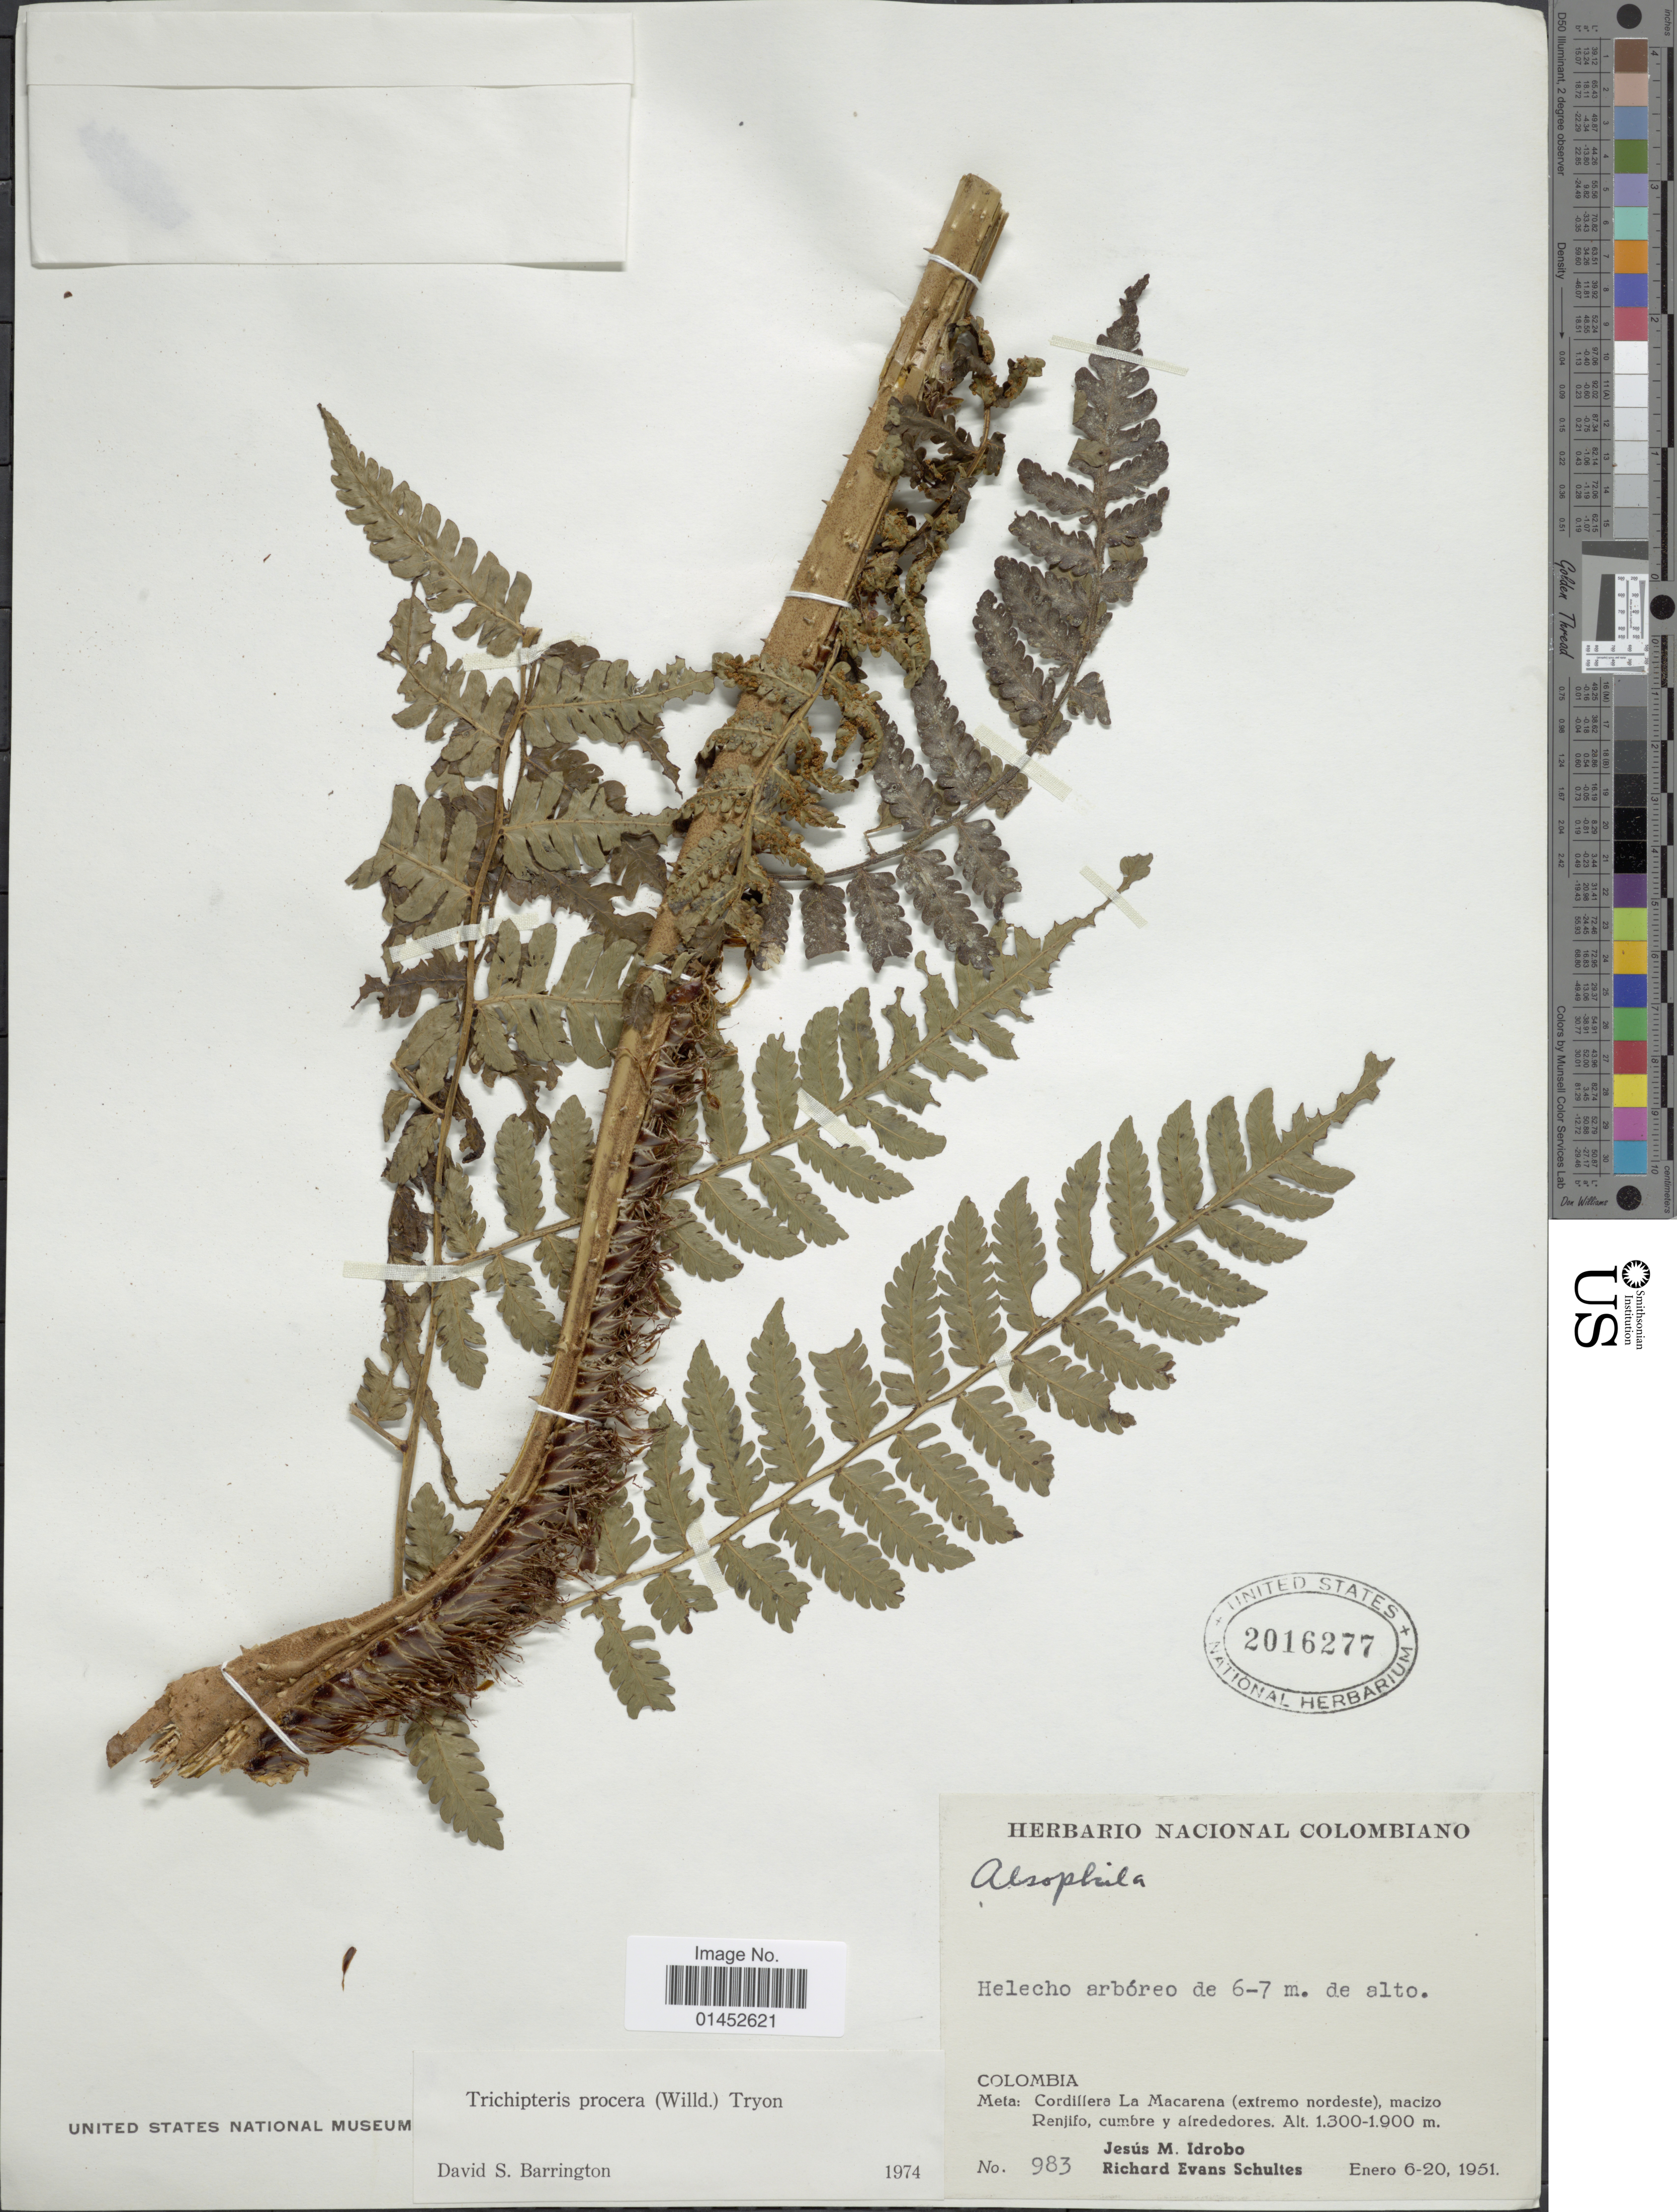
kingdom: Plantae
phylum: Tracheophyta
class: Polypodiopsida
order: Cyatheales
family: Cyatheaceae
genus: Cyathea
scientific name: Cyathea pungens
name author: (Willd.) Domin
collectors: J. M. Idrobo & R. E. Schultes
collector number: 983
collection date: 1951-01-06/1951-01-20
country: Colombia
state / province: Meta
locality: Cordillera La Macarena (extremo nordeste), macizo Renjifo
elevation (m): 1300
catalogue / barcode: US 2016277